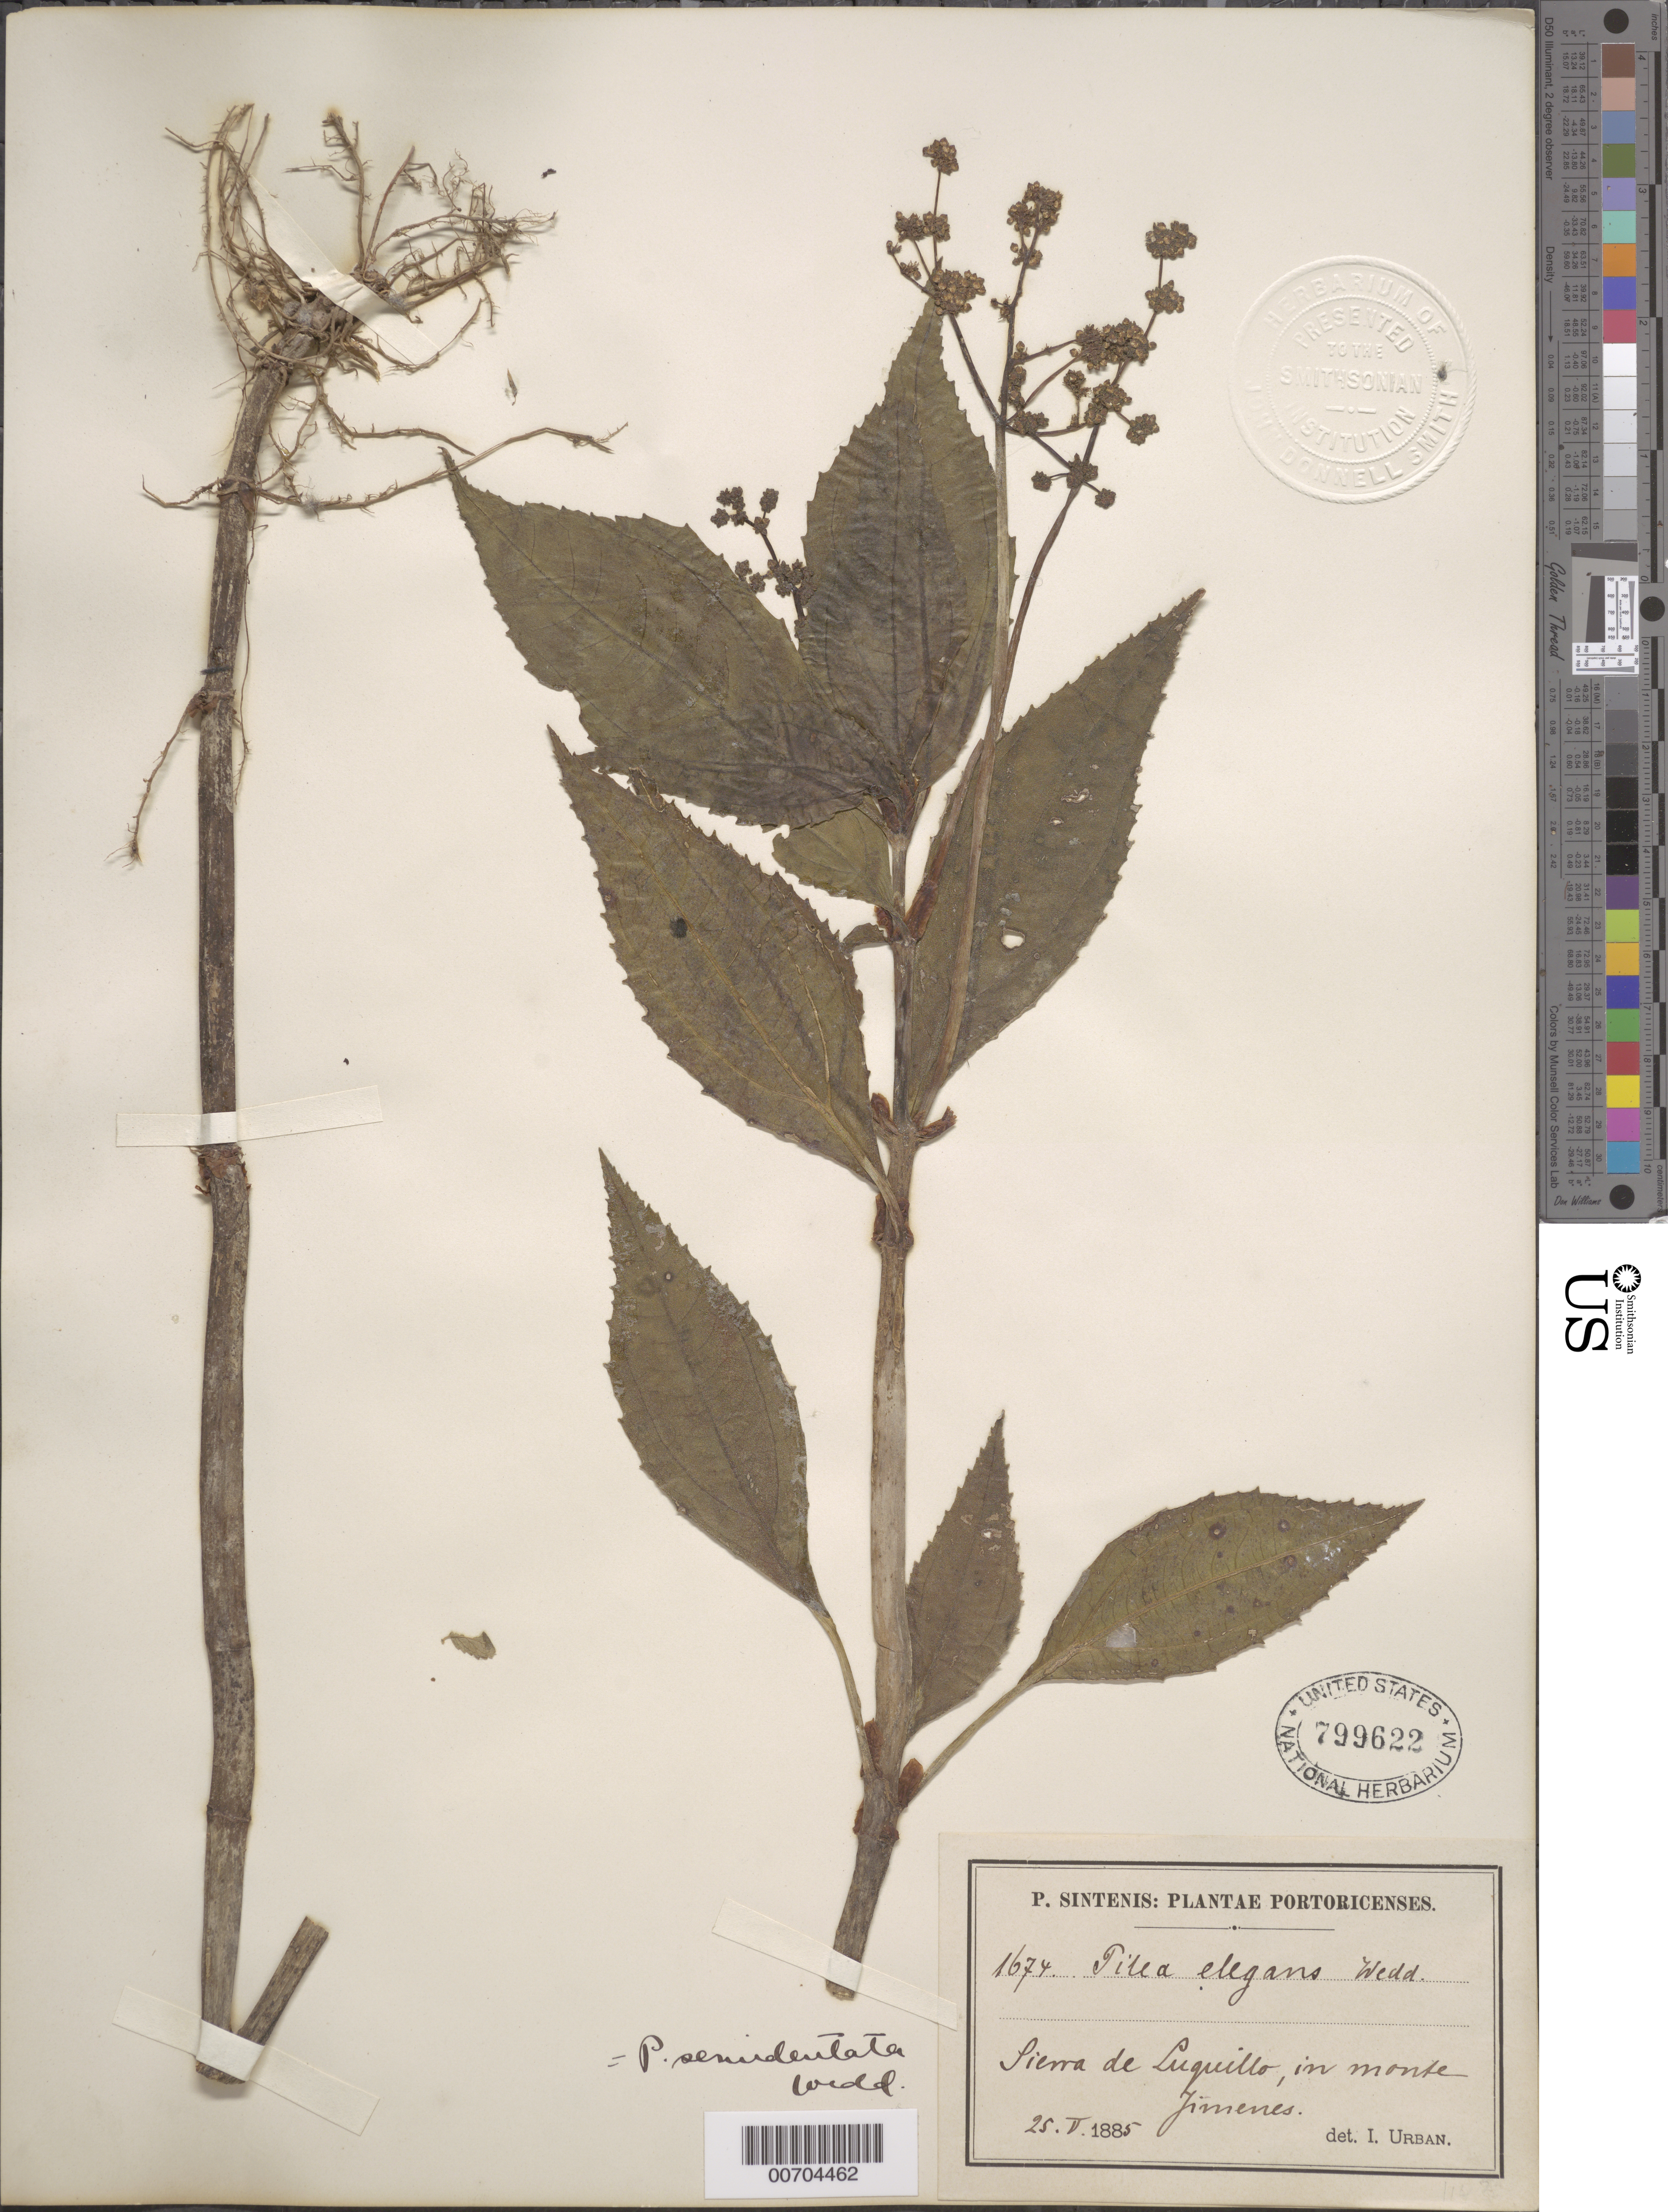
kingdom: Plantae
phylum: Tracheophyta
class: Magnoliopsida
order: Rosales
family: Urticaceae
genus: Pilea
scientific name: Pilea semidentata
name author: (Juss. ex Poir.) Wedd.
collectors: P. Sintenis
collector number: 1674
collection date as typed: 25 May 1885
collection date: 1885-05-25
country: Puerto Rico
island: Greater Antilles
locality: Sierra de Luquillo, in monte Jimenes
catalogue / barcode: US 799622